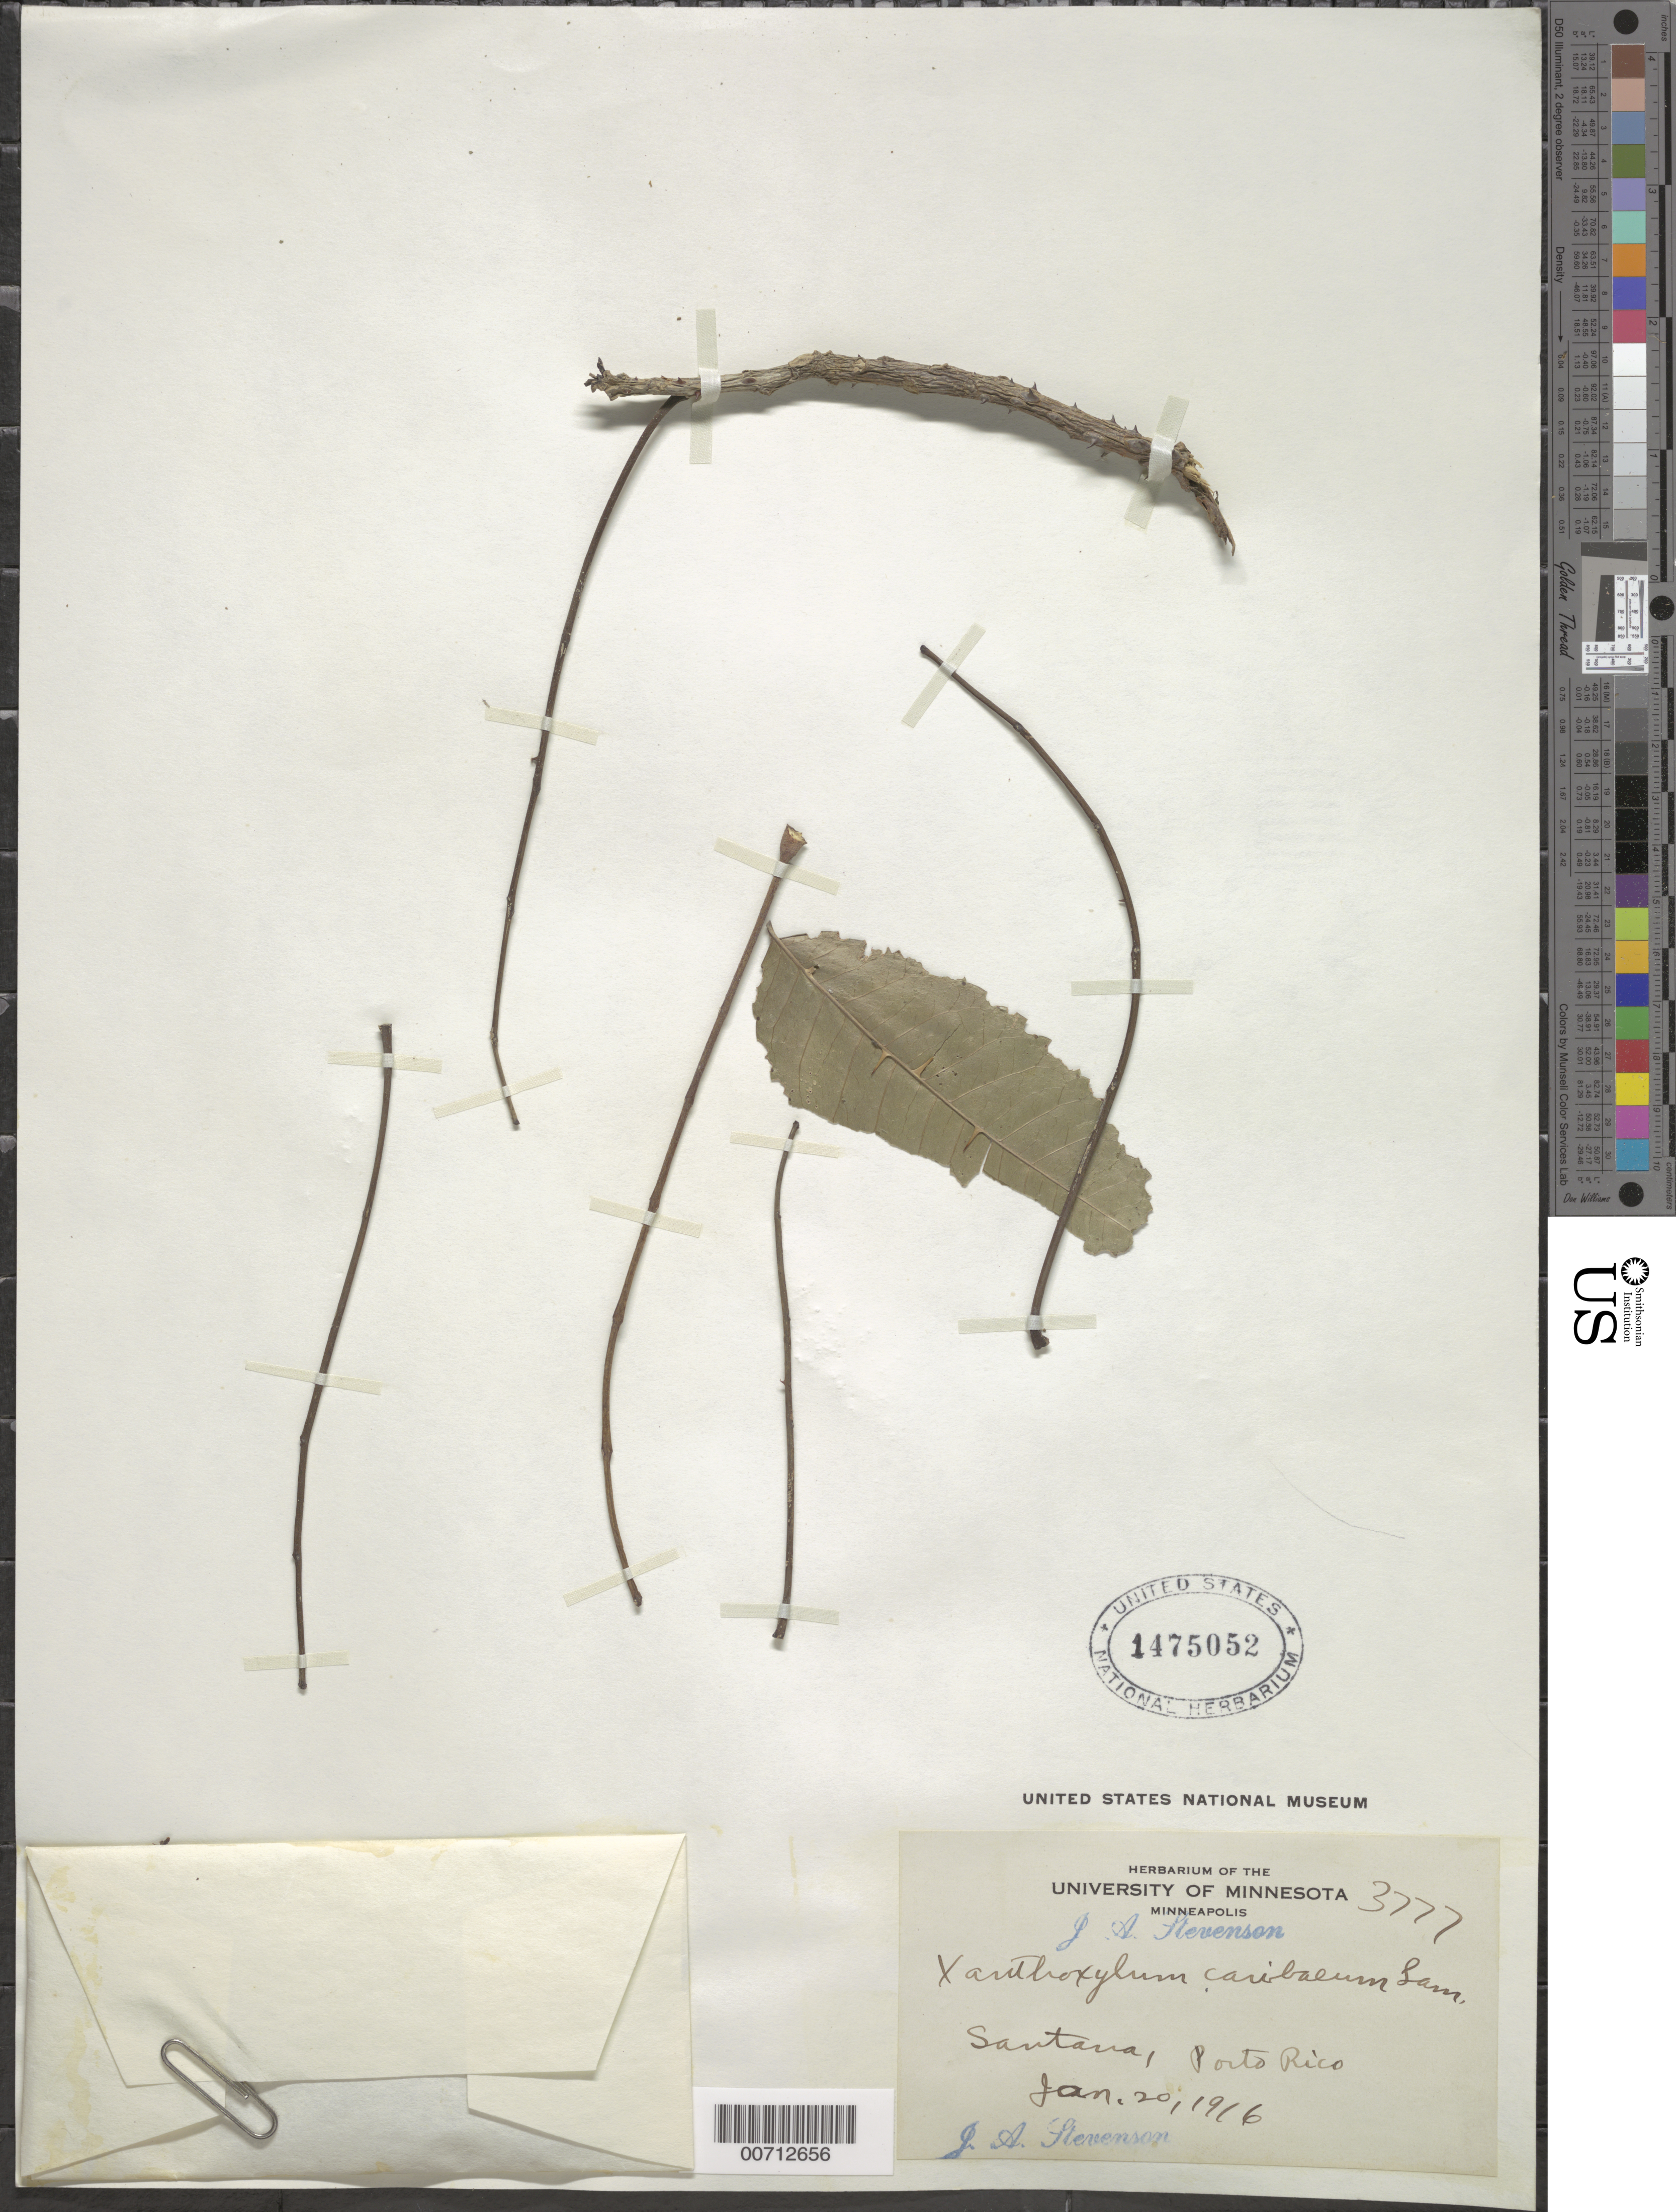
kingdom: Plantae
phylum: Tracheophyta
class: Magnoliopsida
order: Sapindales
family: Rutaceae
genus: Zanthoxylum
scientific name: Zanthoxylum caribaeum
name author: Lam.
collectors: J. Stevenson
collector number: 3777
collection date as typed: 20 Jan 1916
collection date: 1916-01-20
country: Puerto Rico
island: Greater Antilles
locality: Santana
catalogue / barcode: US 1475052